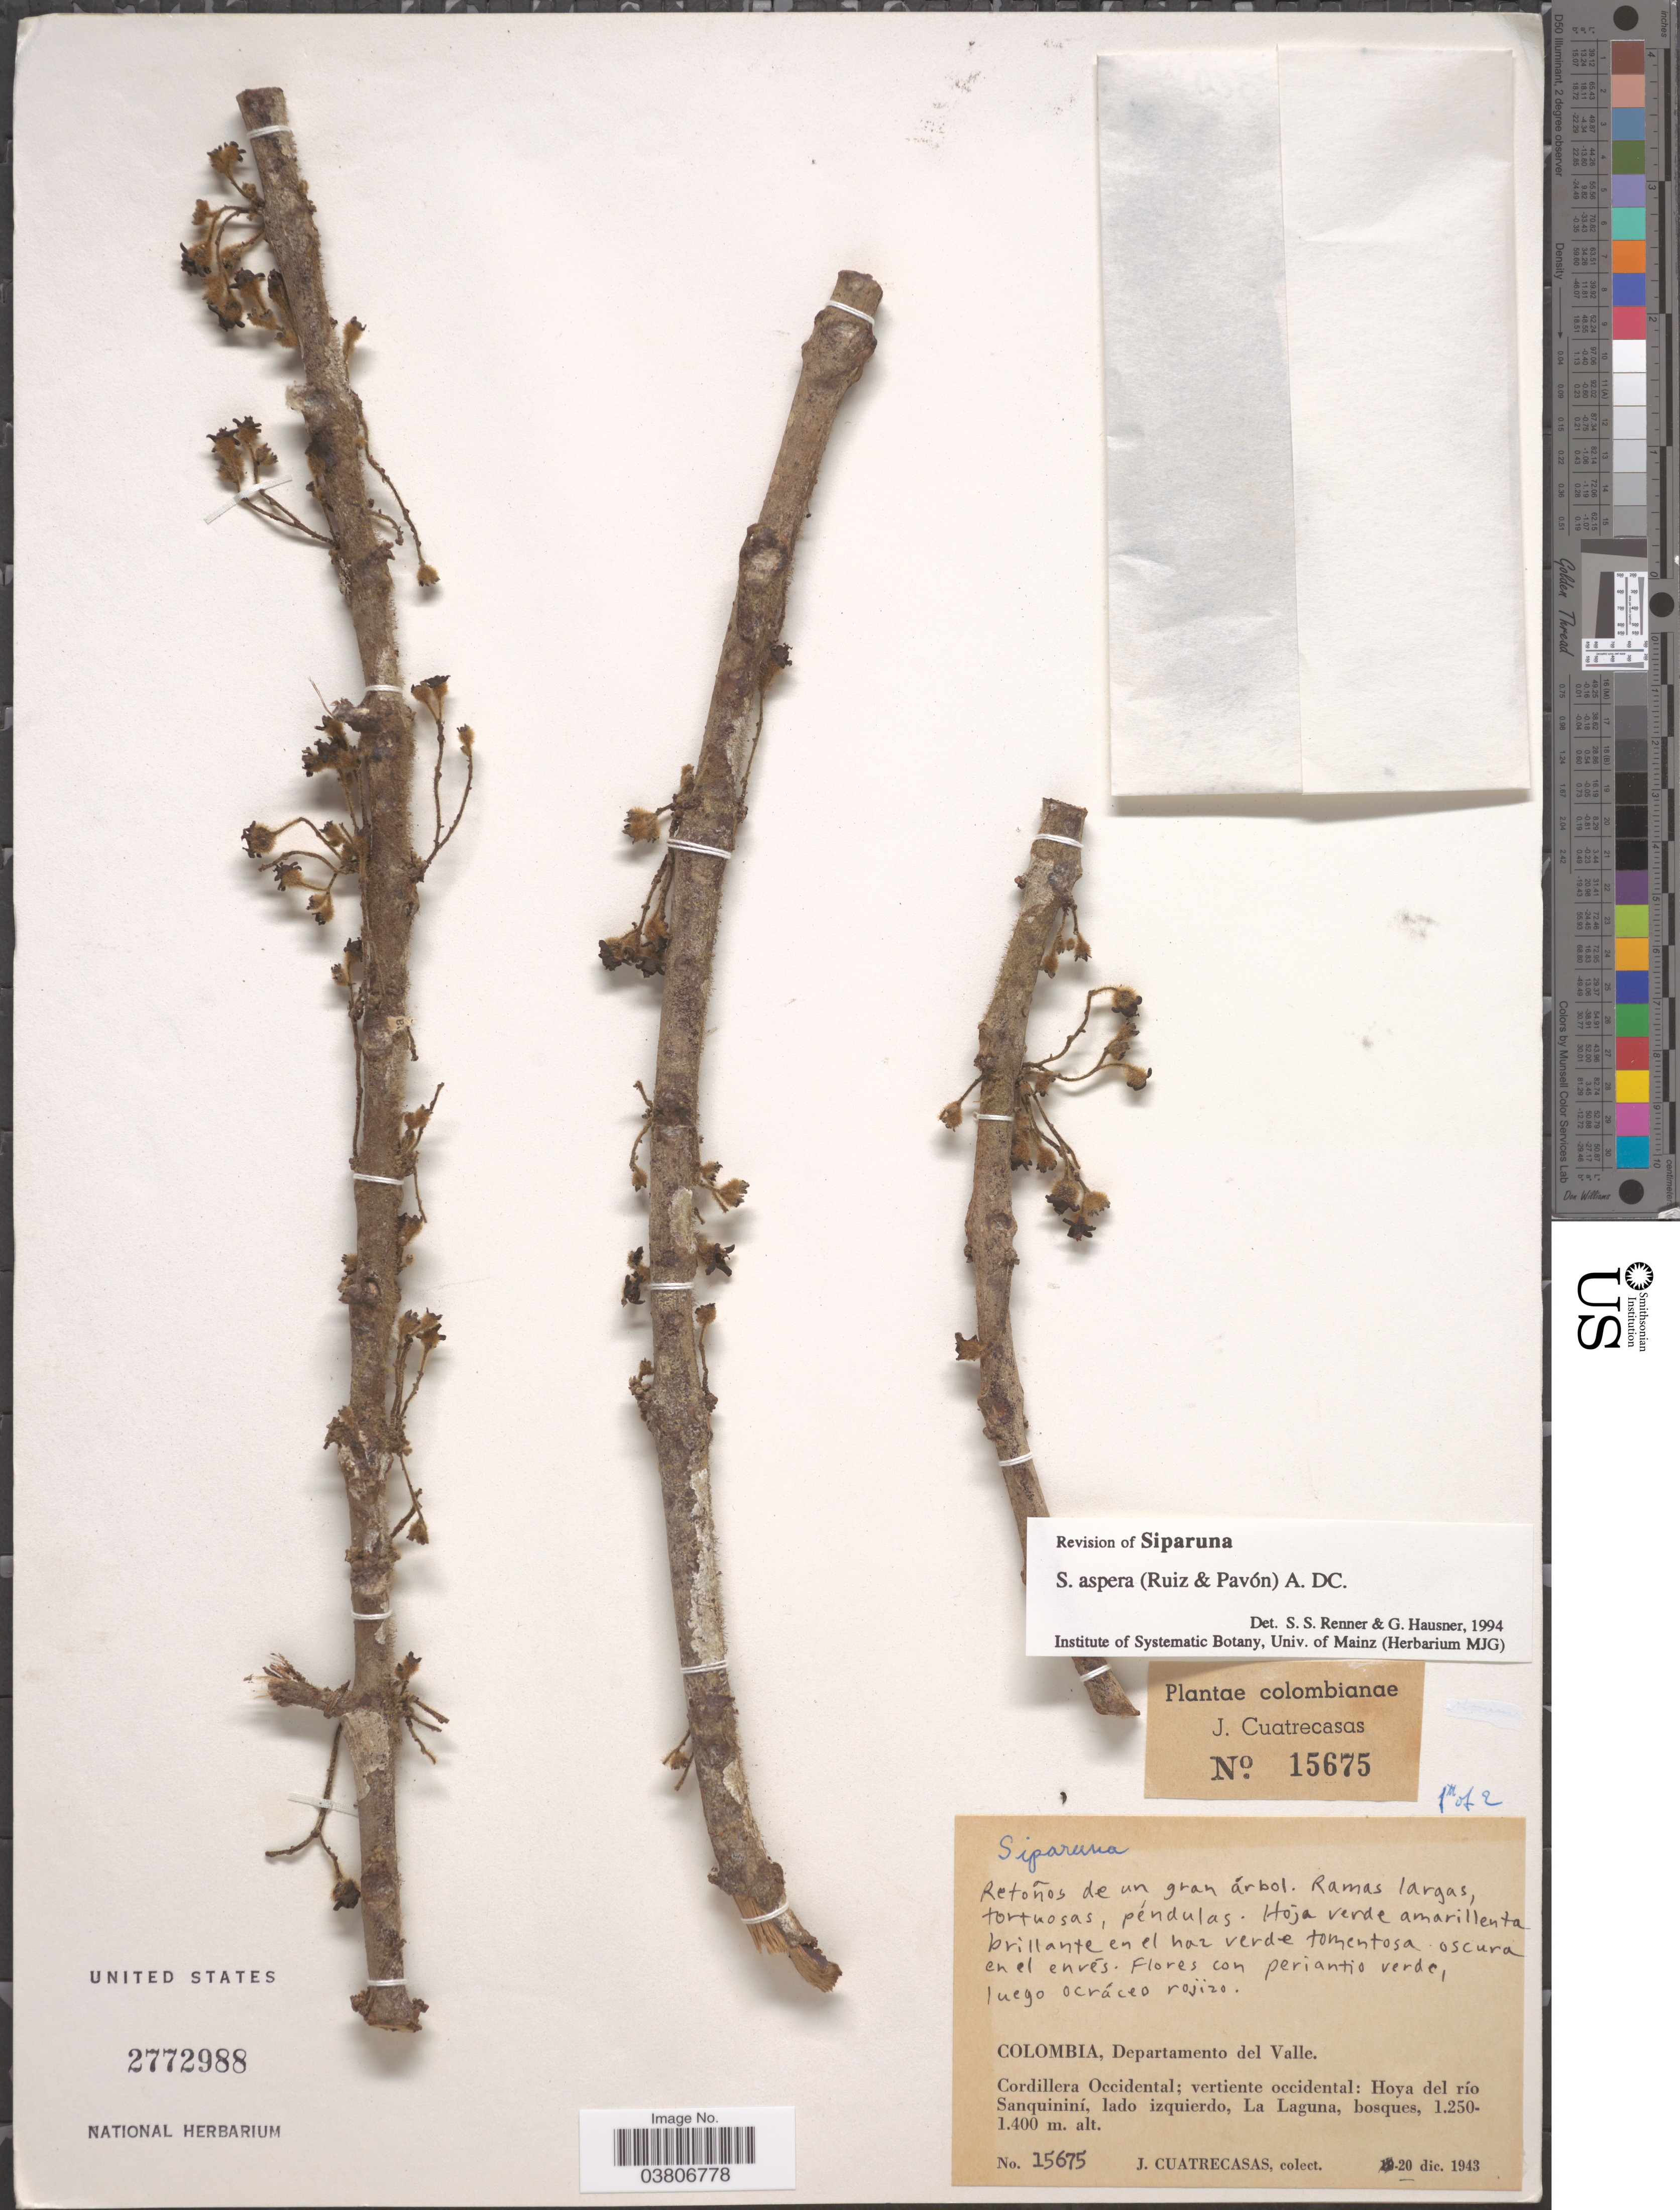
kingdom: Plantae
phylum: Tracheophyta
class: Magnoliopsida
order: Laurales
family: Siparunaceae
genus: Siparuna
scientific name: Siparuna aspera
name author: (Ruiz & Pav.) A. DC.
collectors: J. Cuatrecasas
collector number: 15675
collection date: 1943-12-20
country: Colombia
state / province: Valle del Cauca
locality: Departamento del Valle. Cordillera Occidental; vertiente occidental: Hoya del río Sanquininí, lado izquierdo, La Laguna.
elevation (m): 1250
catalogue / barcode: US 2772988